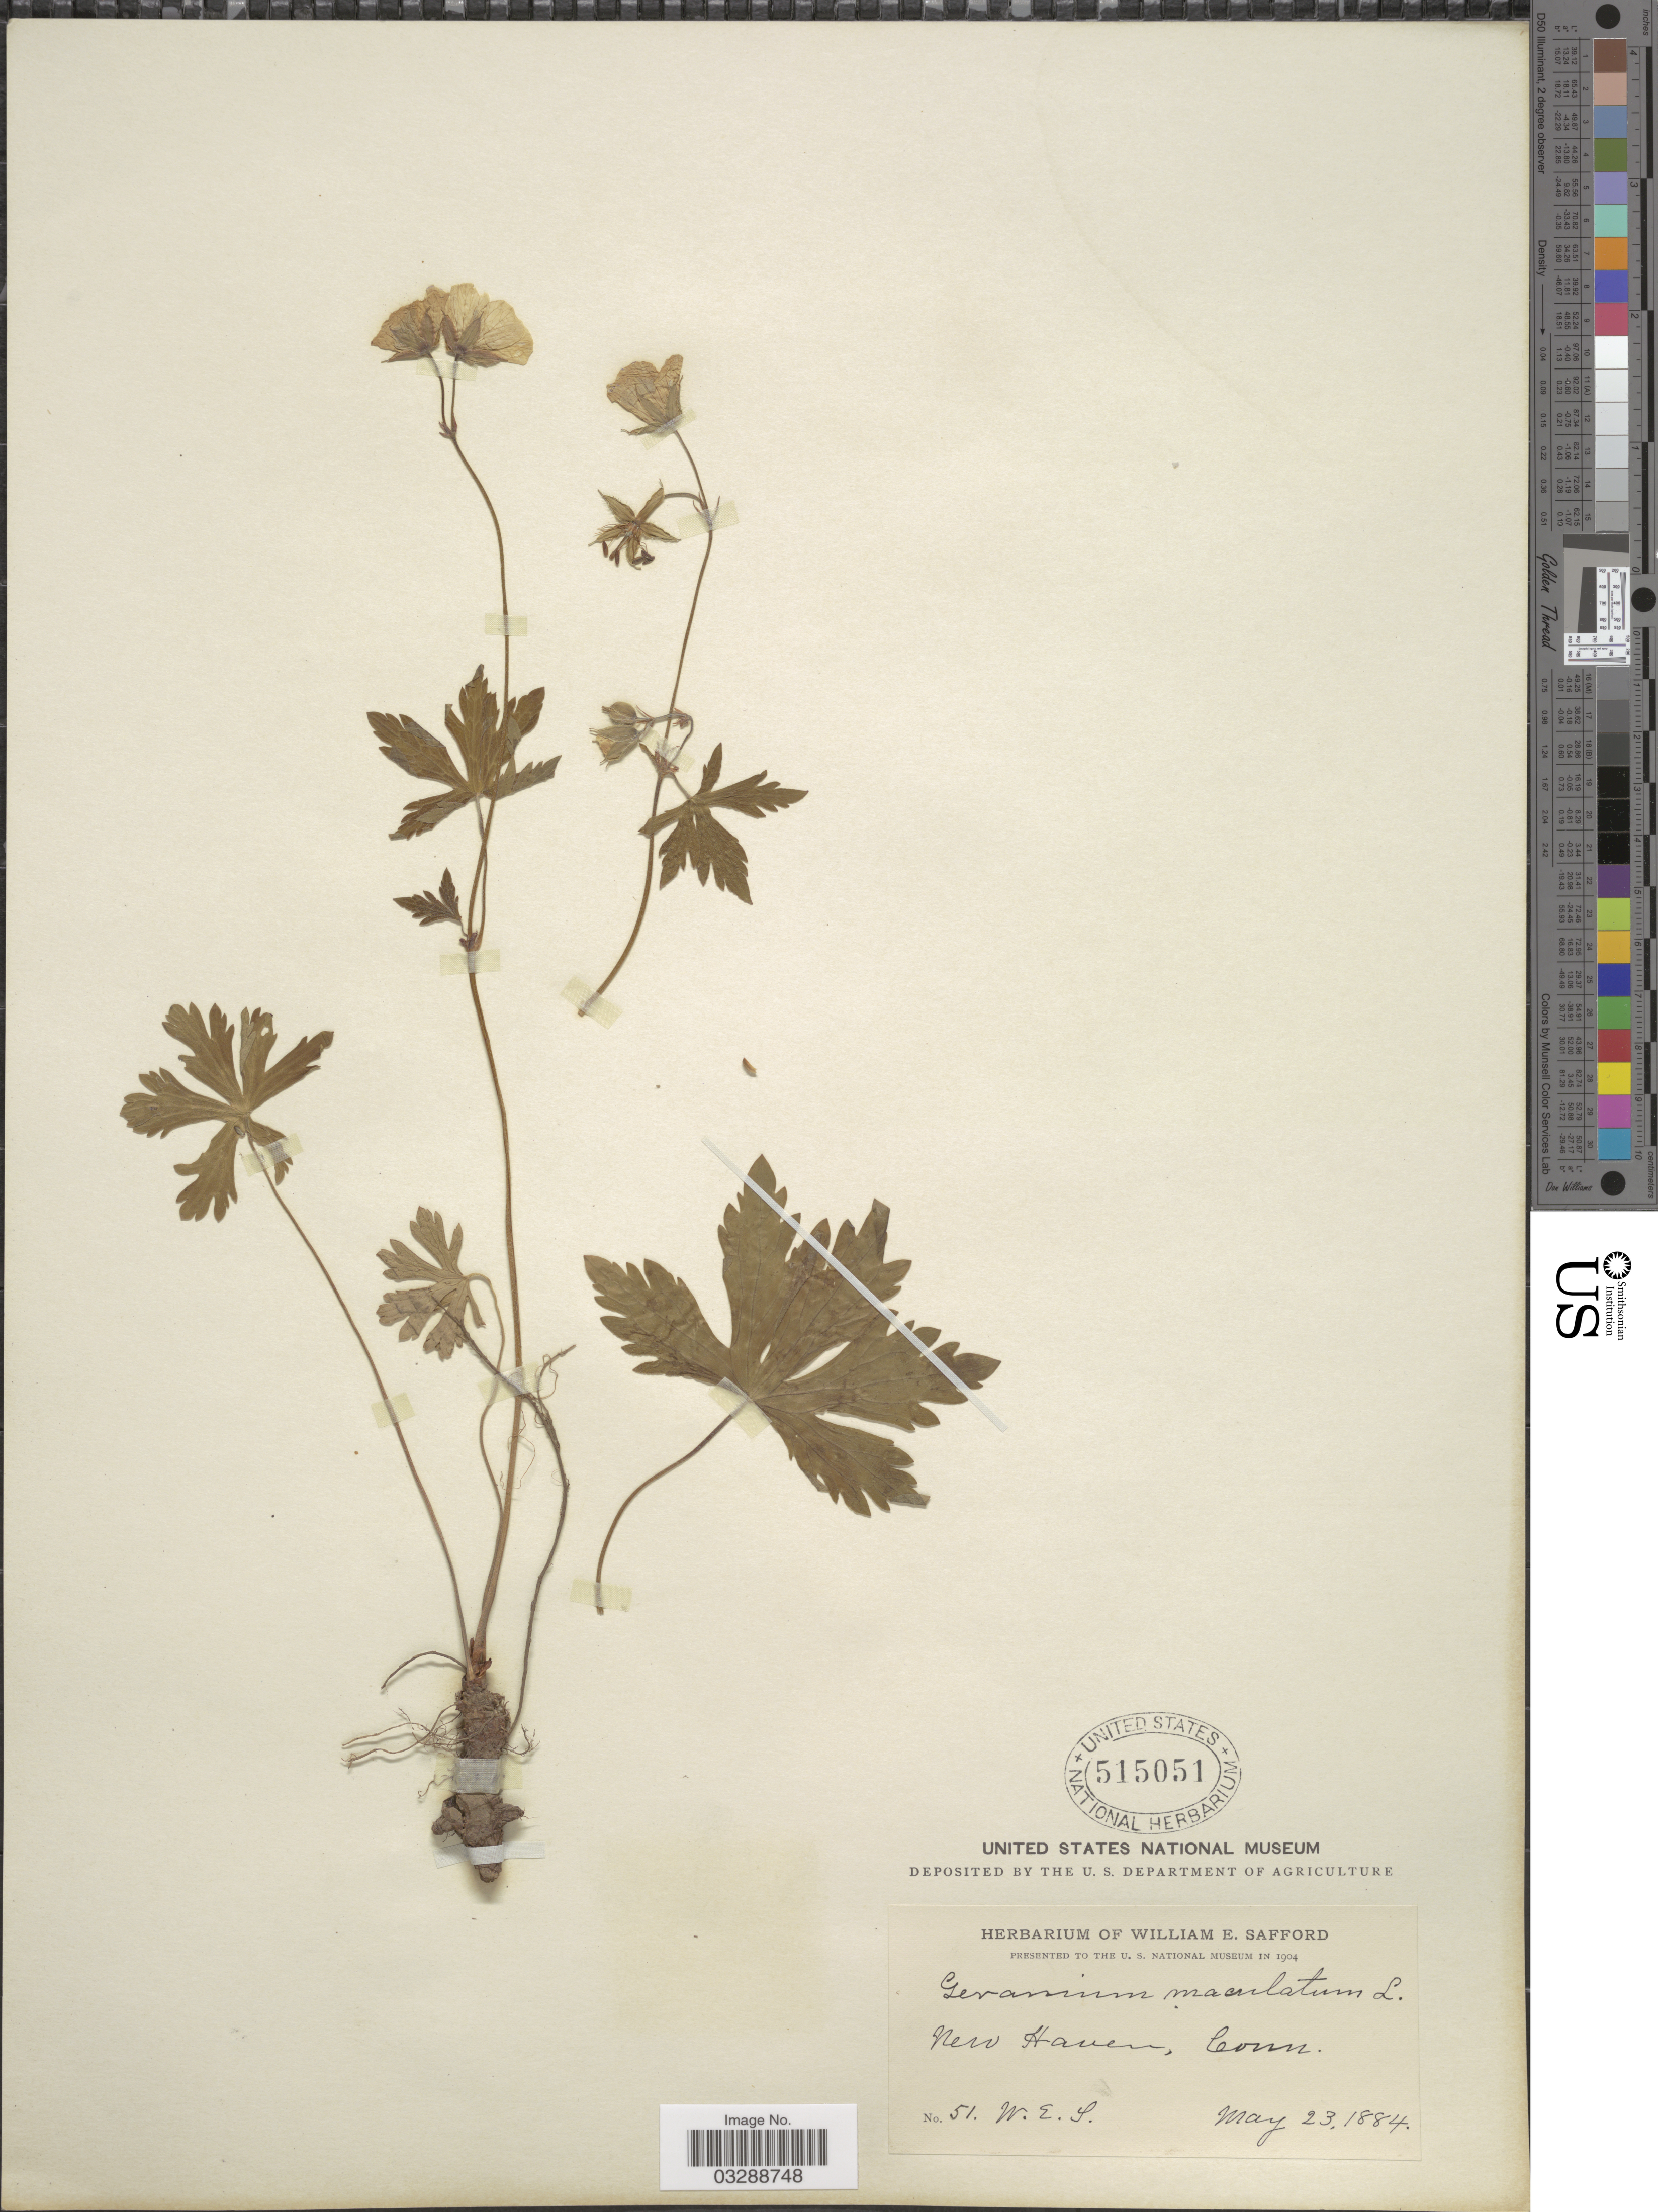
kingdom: Plantae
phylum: Tracheophyta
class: Magnoliopsida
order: Geraniales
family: Geraniaceae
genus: Geranium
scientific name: Geranium maculatum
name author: L.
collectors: W. E. Safford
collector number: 51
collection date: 1884-05-23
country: United States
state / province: Connecticut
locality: New Haven.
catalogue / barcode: US 515051